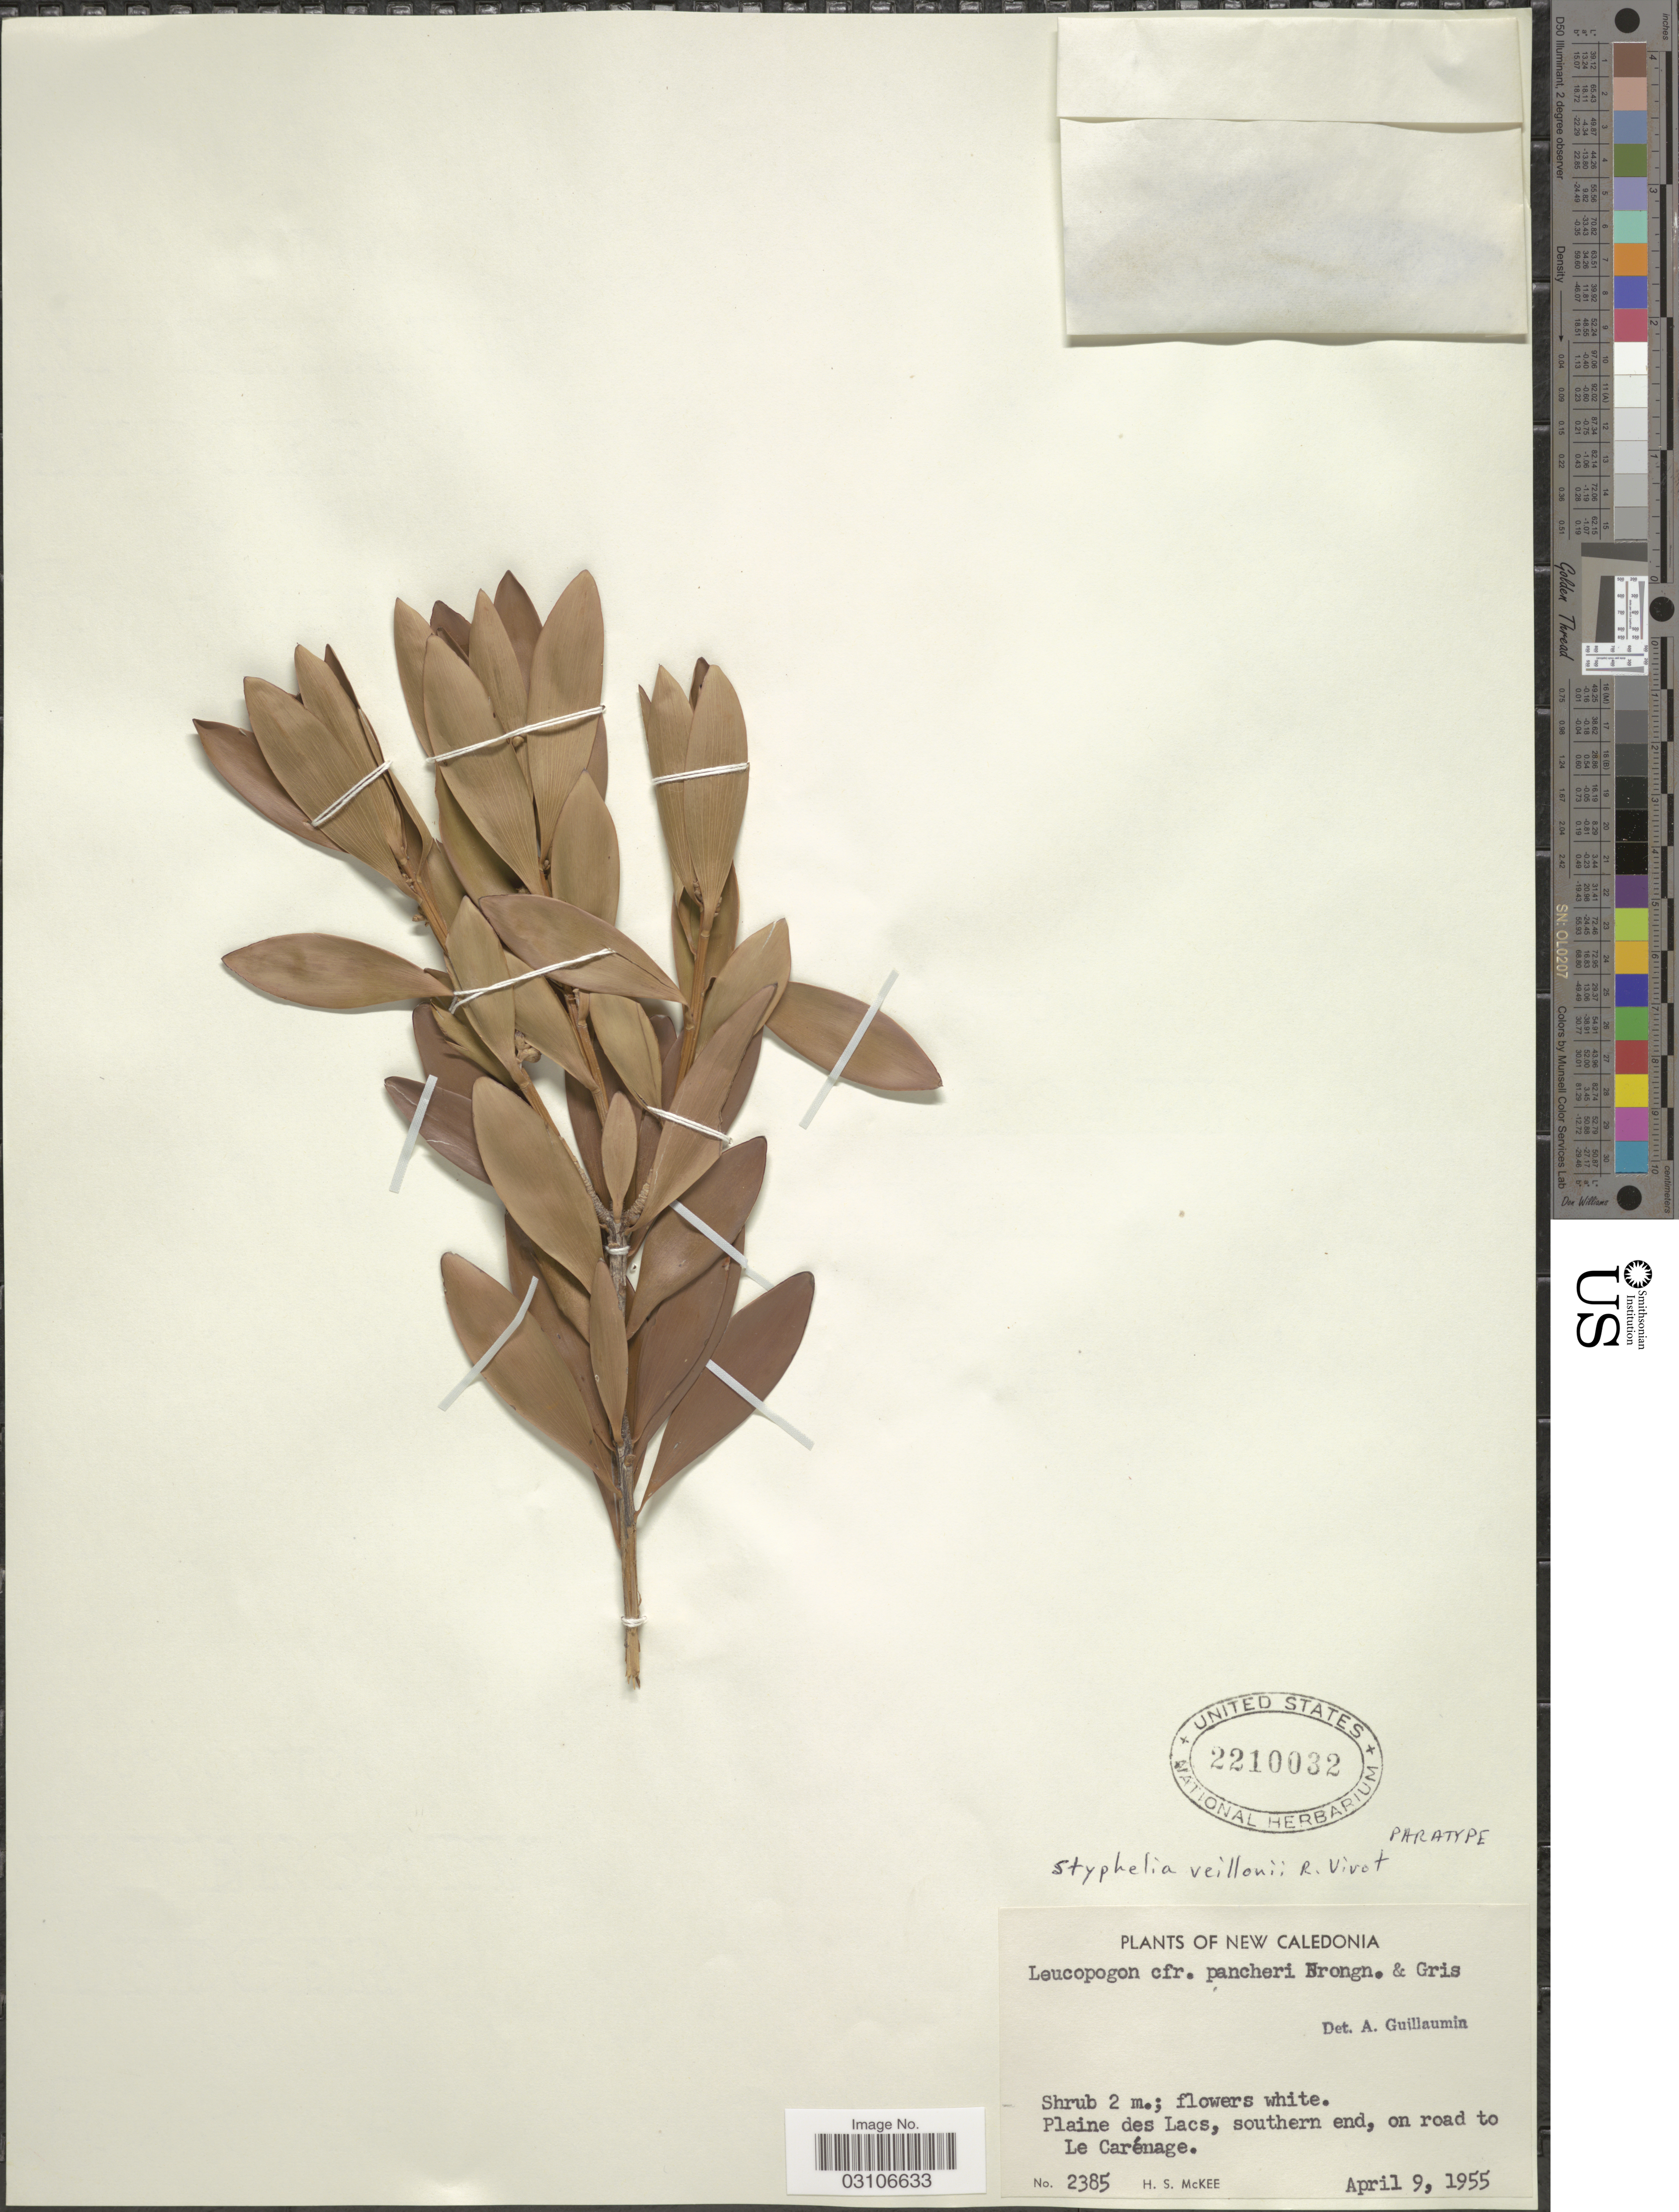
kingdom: Plantae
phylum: Tracheophyta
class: Magnoliopsida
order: Ericales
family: Ericaceae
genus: Styphelia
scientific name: Styphelia veillonii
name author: R. Virot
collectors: H. S. McKee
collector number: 2385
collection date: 1955-04-09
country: New Caledonia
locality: Plaine des Lacs, southern end, on road to Le Carénage.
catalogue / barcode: US 2210032